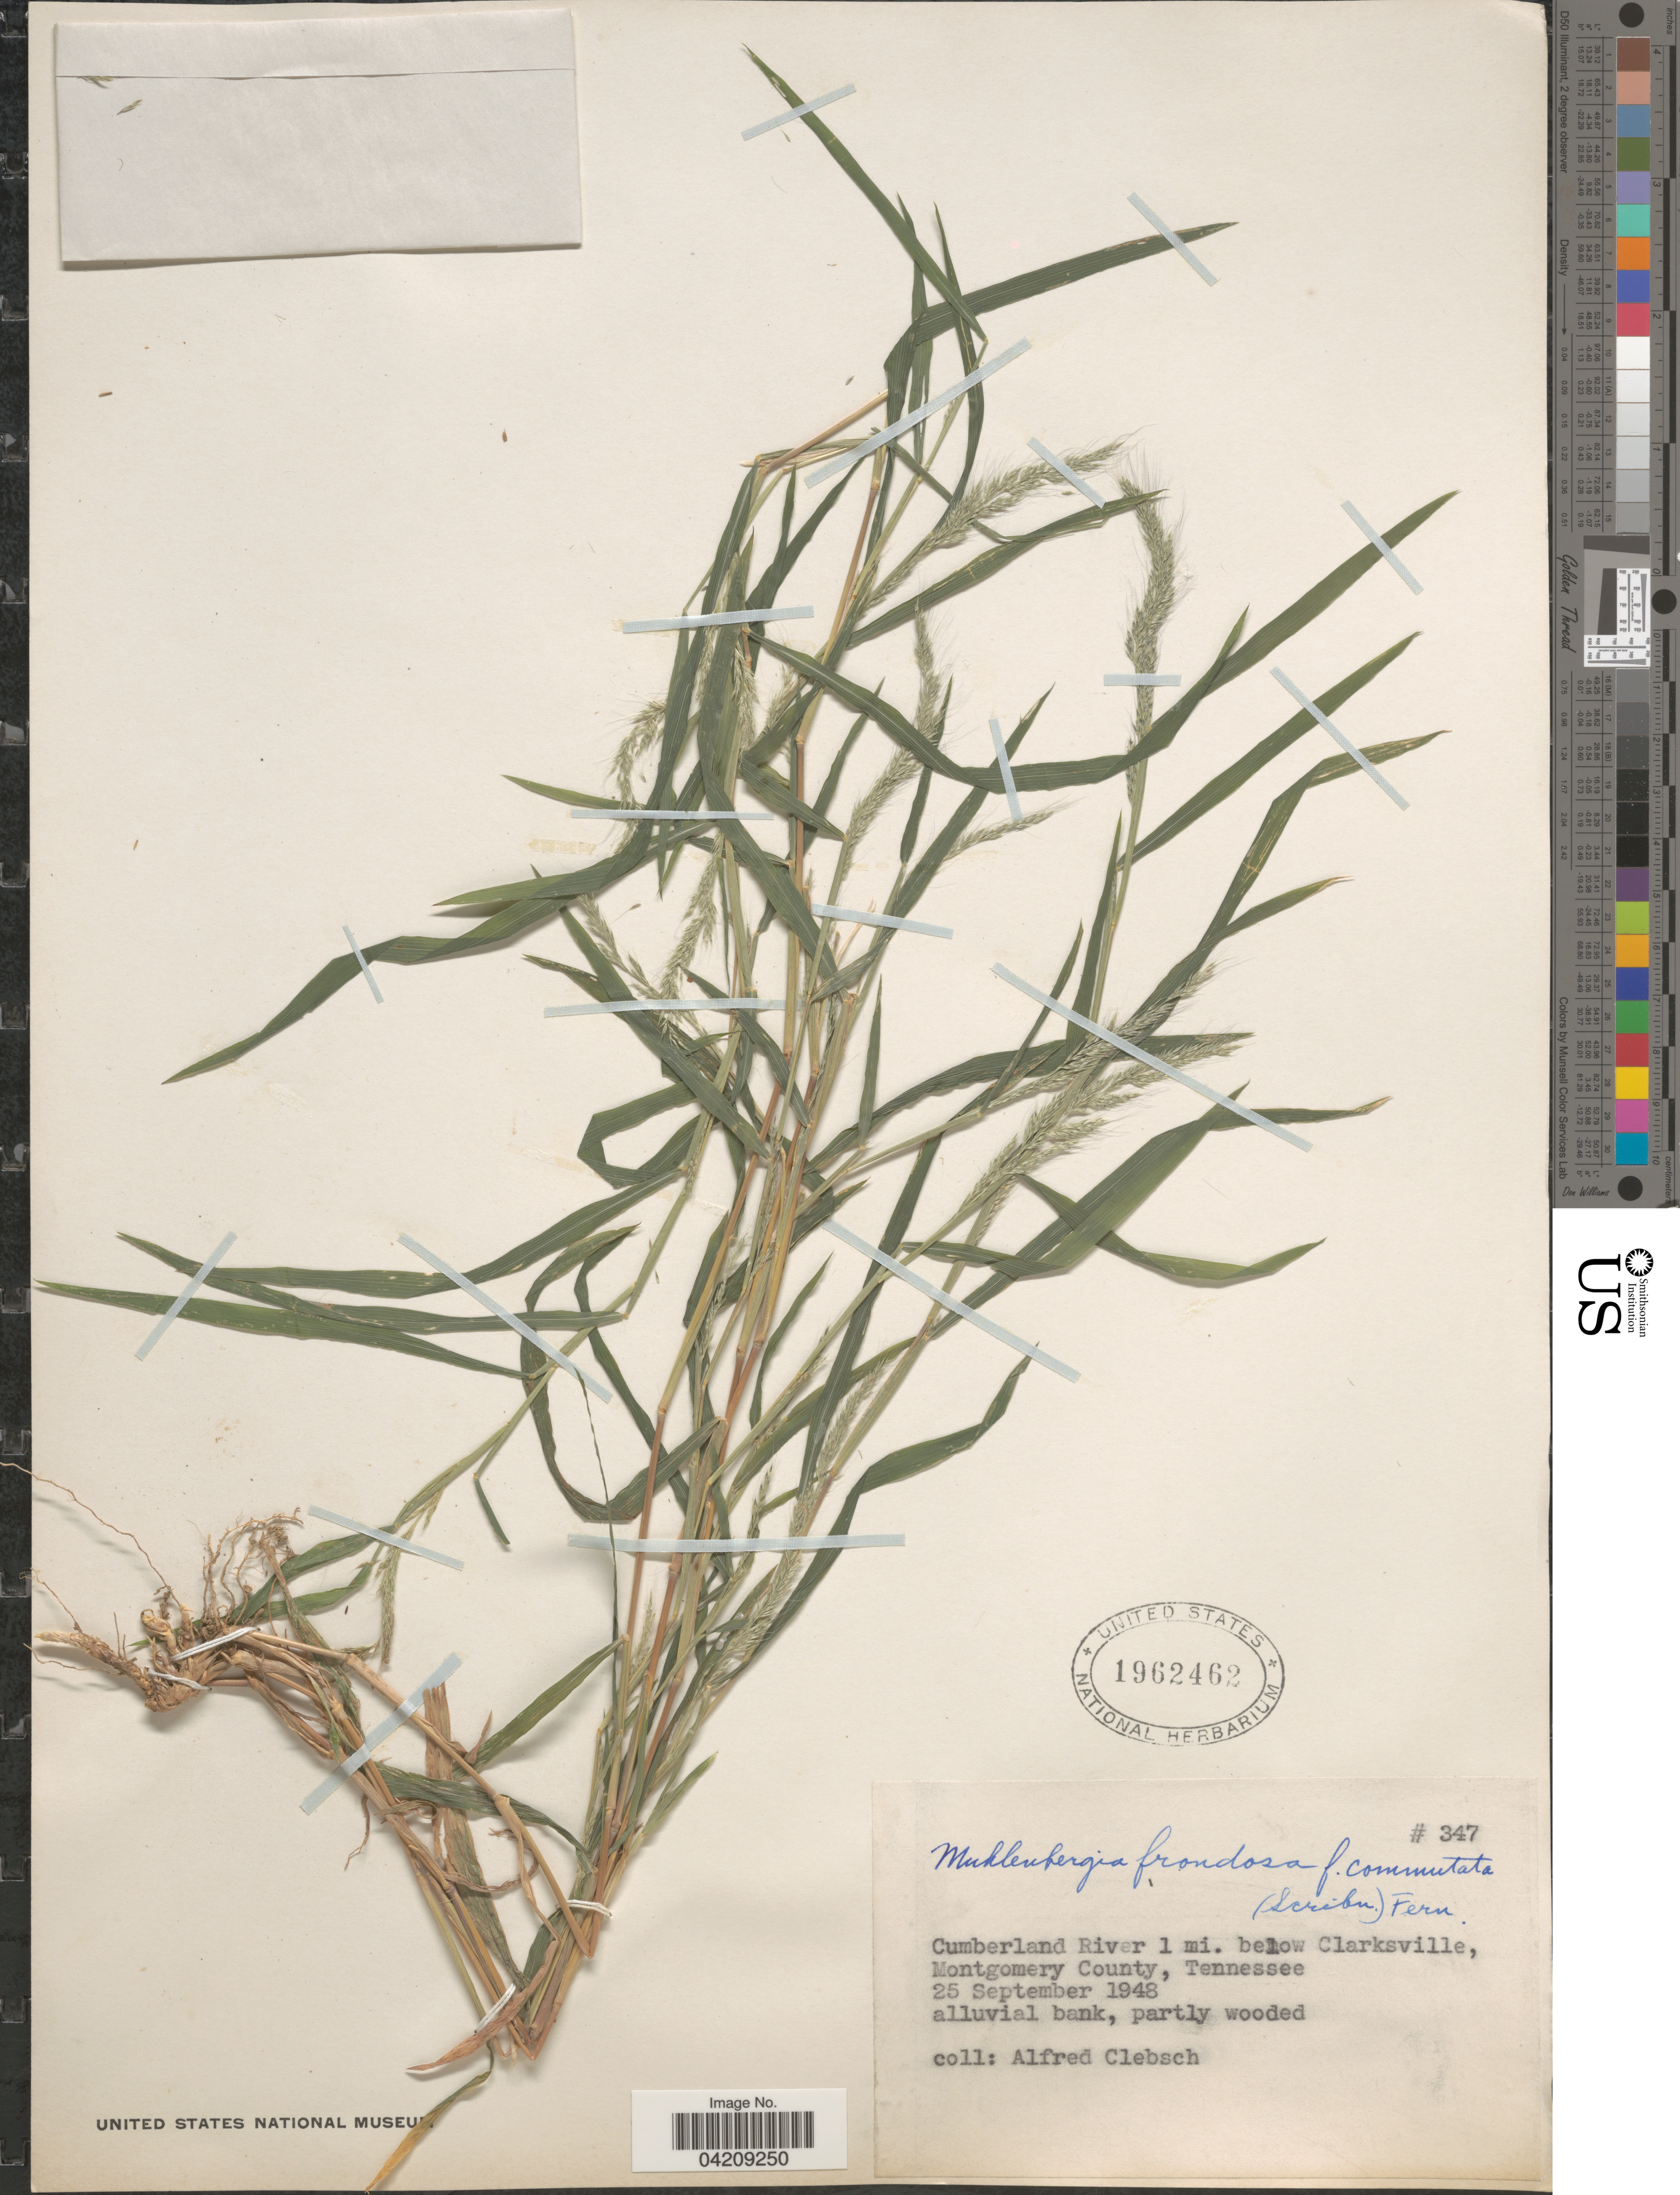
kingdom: Plantae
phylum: Tracheophyta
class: Liliopsida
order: Poales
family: Poaceae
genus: Muhlenbergia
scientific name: Muhlenbergia frondosa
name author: (Poir.) Fernald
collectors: A. Clebsch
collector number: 347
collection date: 1948-09-25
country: United States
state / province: Tennessee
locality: Cumberland River 1 mi. below Clarksville, Montgomery County.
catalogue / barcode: US 1962462